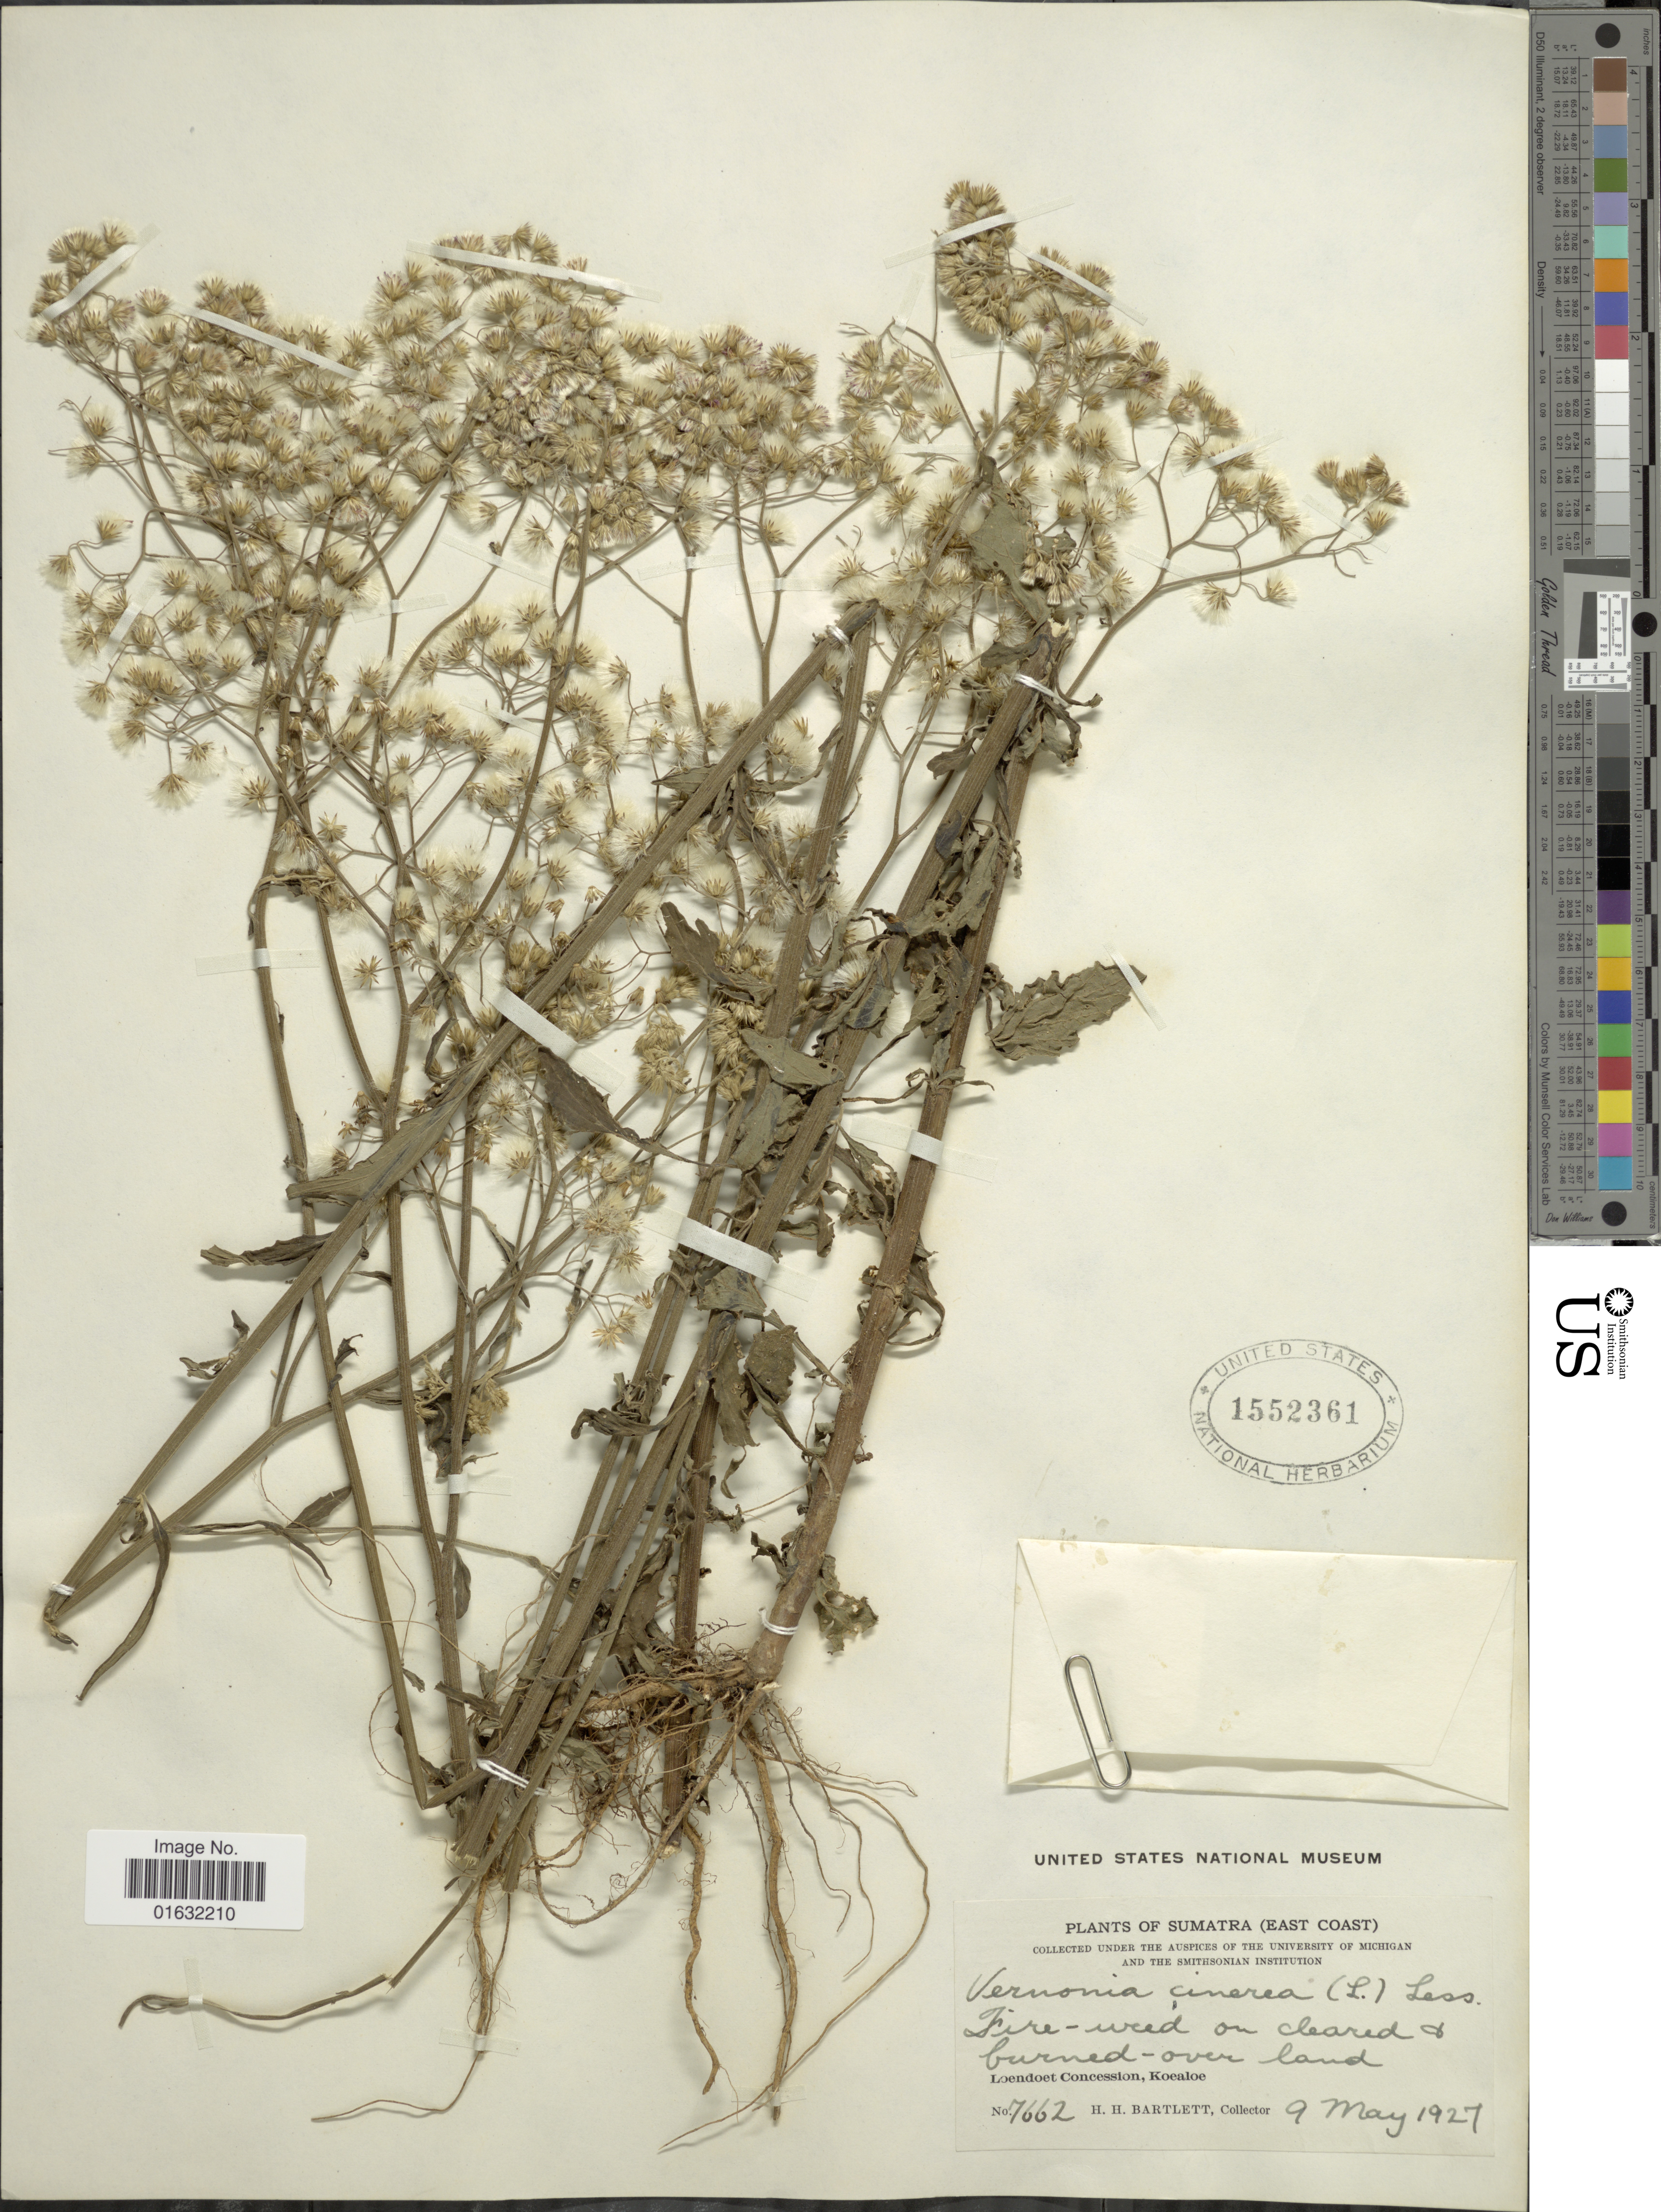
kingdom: Plantae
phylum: Tracheophyta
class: Magnoliopsida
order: Asterales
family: Asteraceae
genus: Cyanthillium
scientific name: Cyanthillium cinereum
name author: (L.) H. Rob.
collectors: H. H. Bartlett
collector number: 7662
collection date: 1927-09-02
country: Indonesia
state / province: Sumatra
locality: East Coast, Loendoet Concession, Koealoe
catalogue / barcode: US 1552361